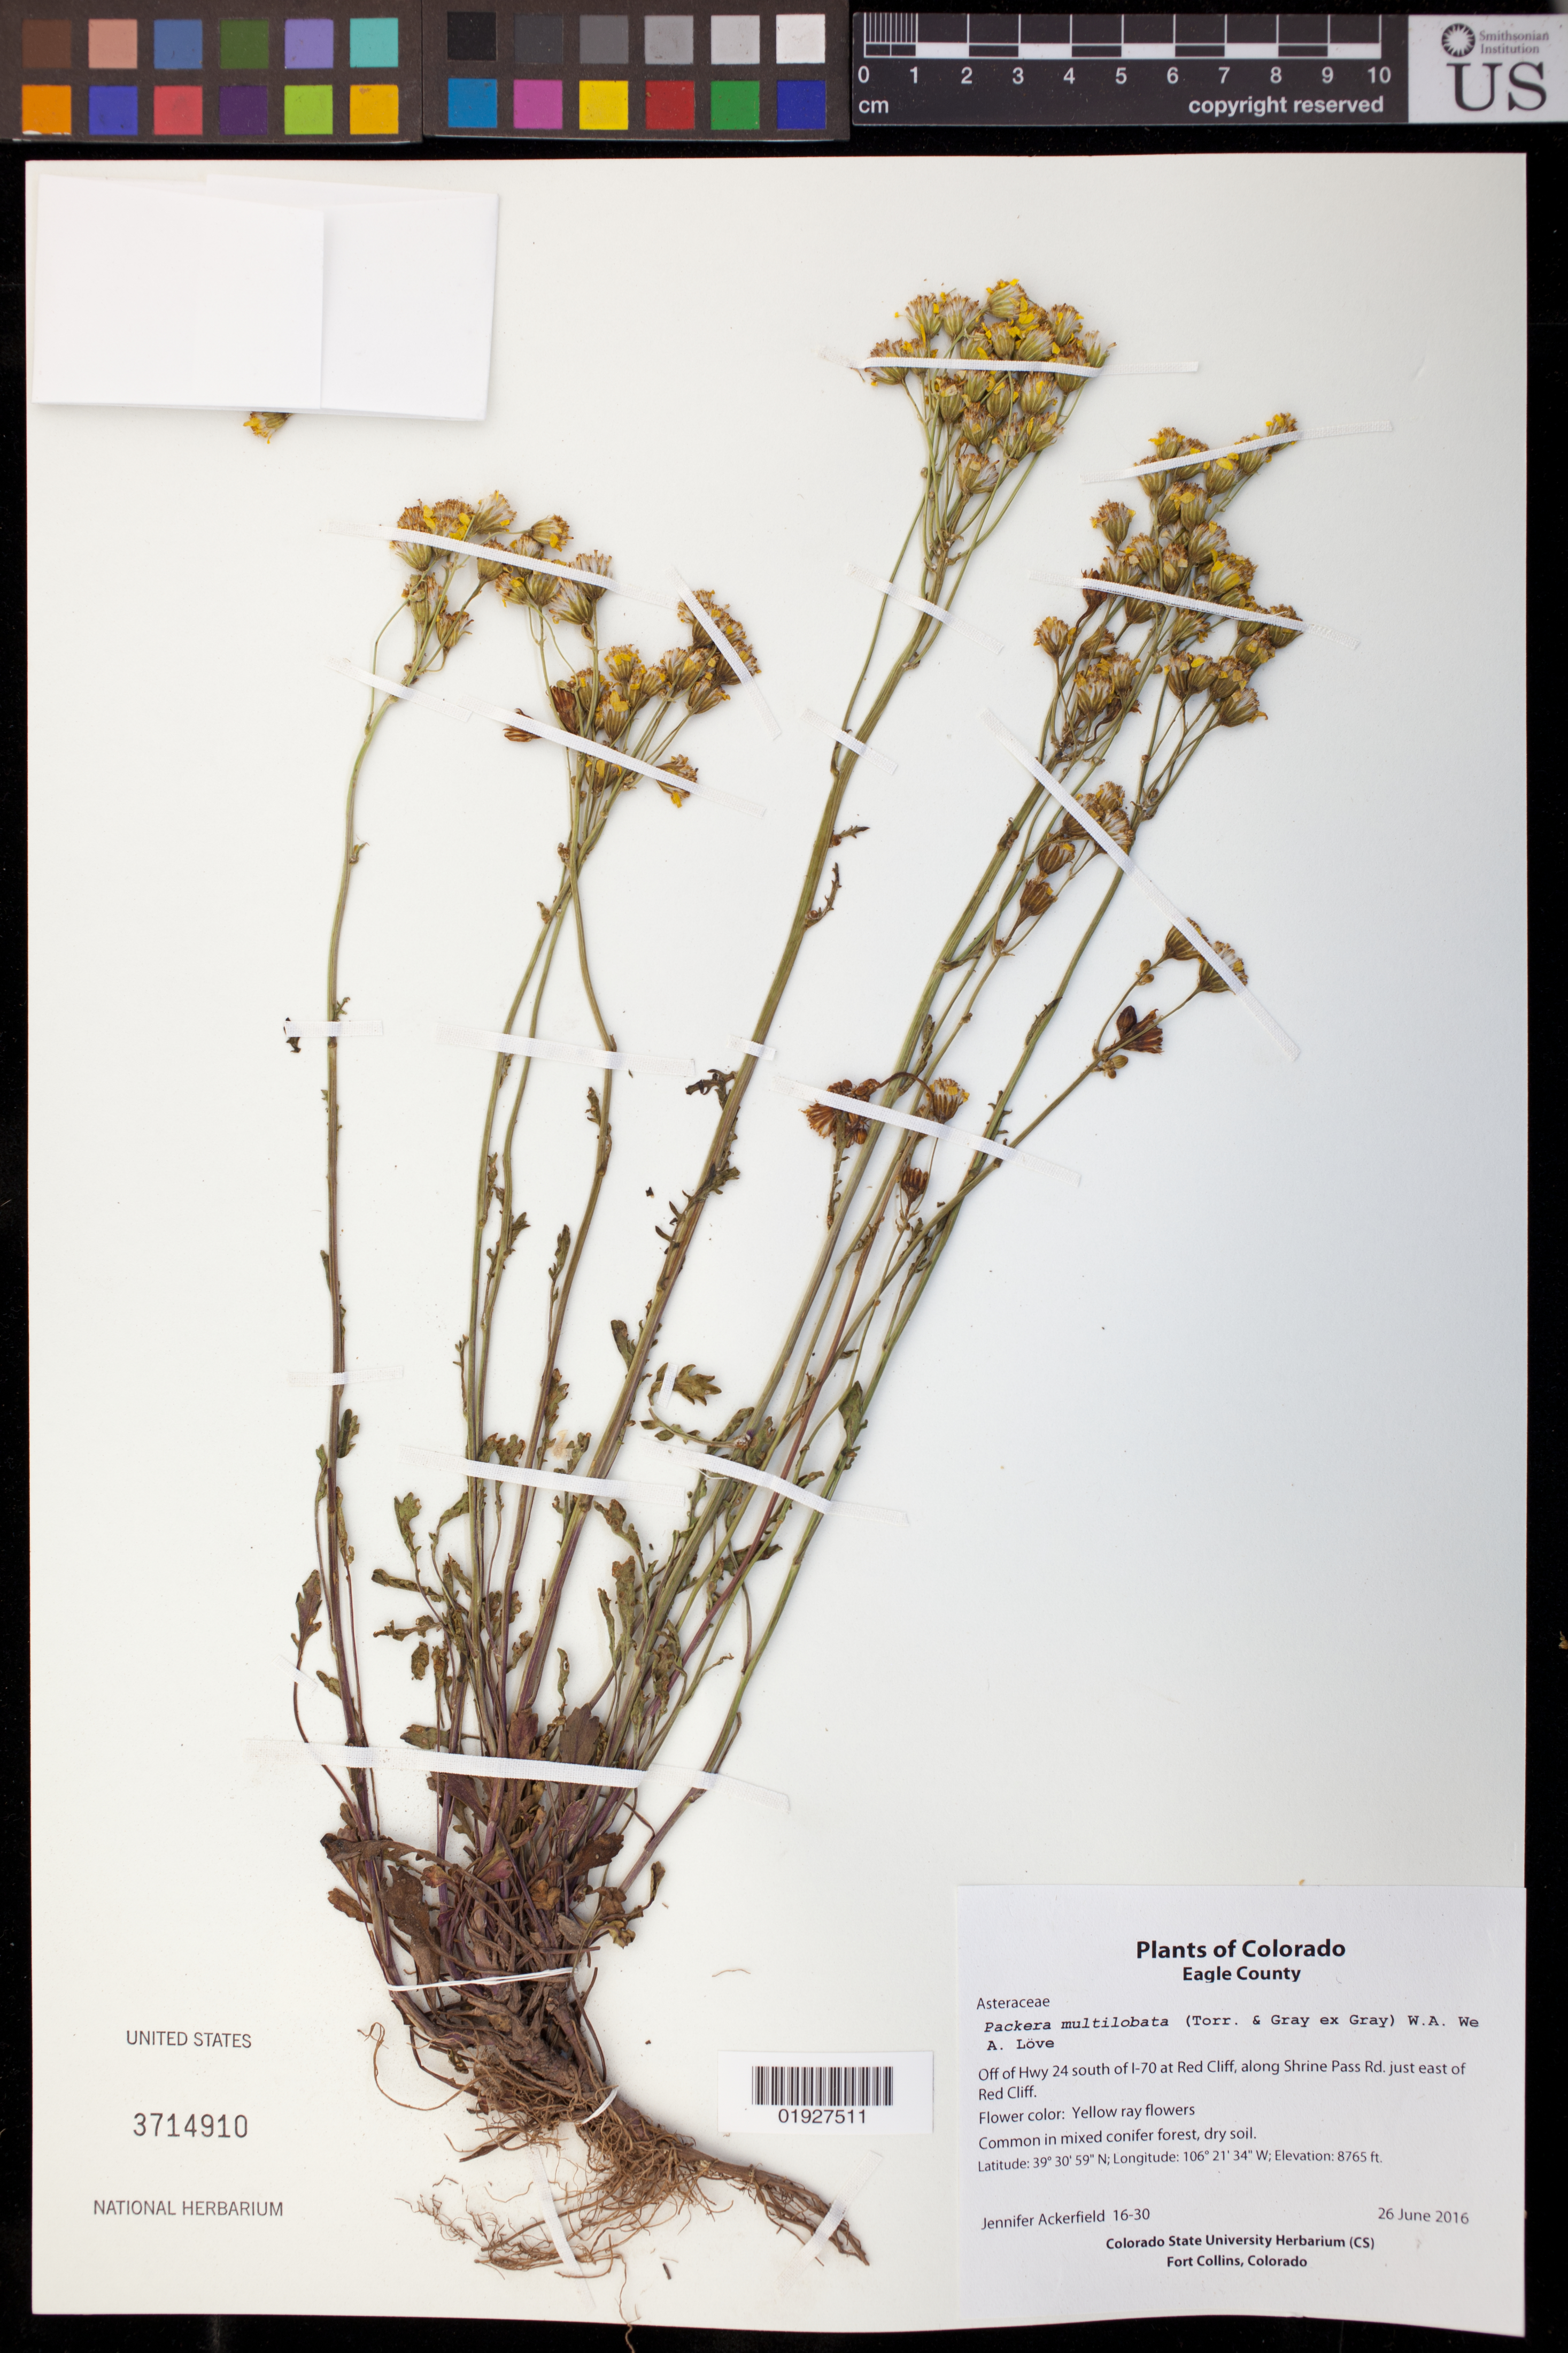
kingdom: Plantae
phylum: Tracheophyta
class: Magnoliopsida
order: Asterales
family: Asteraceae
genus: Packera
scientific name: Packera multilobata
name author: (Torr. & A. Gray) W.A. Weber & Á. Löve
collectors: J. Ackerfield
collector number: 16-30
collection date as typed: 26 June 2016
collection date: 2016-06-26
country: United States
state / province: Colorado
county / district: Eagle County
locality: Off of Hwy S of I-70 at Red Cliff, along Shrine Pass Rd. just E of Red Cliff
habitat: Common in mixed conifer forest, dry soil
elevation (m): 2672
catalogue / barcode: US 3714910